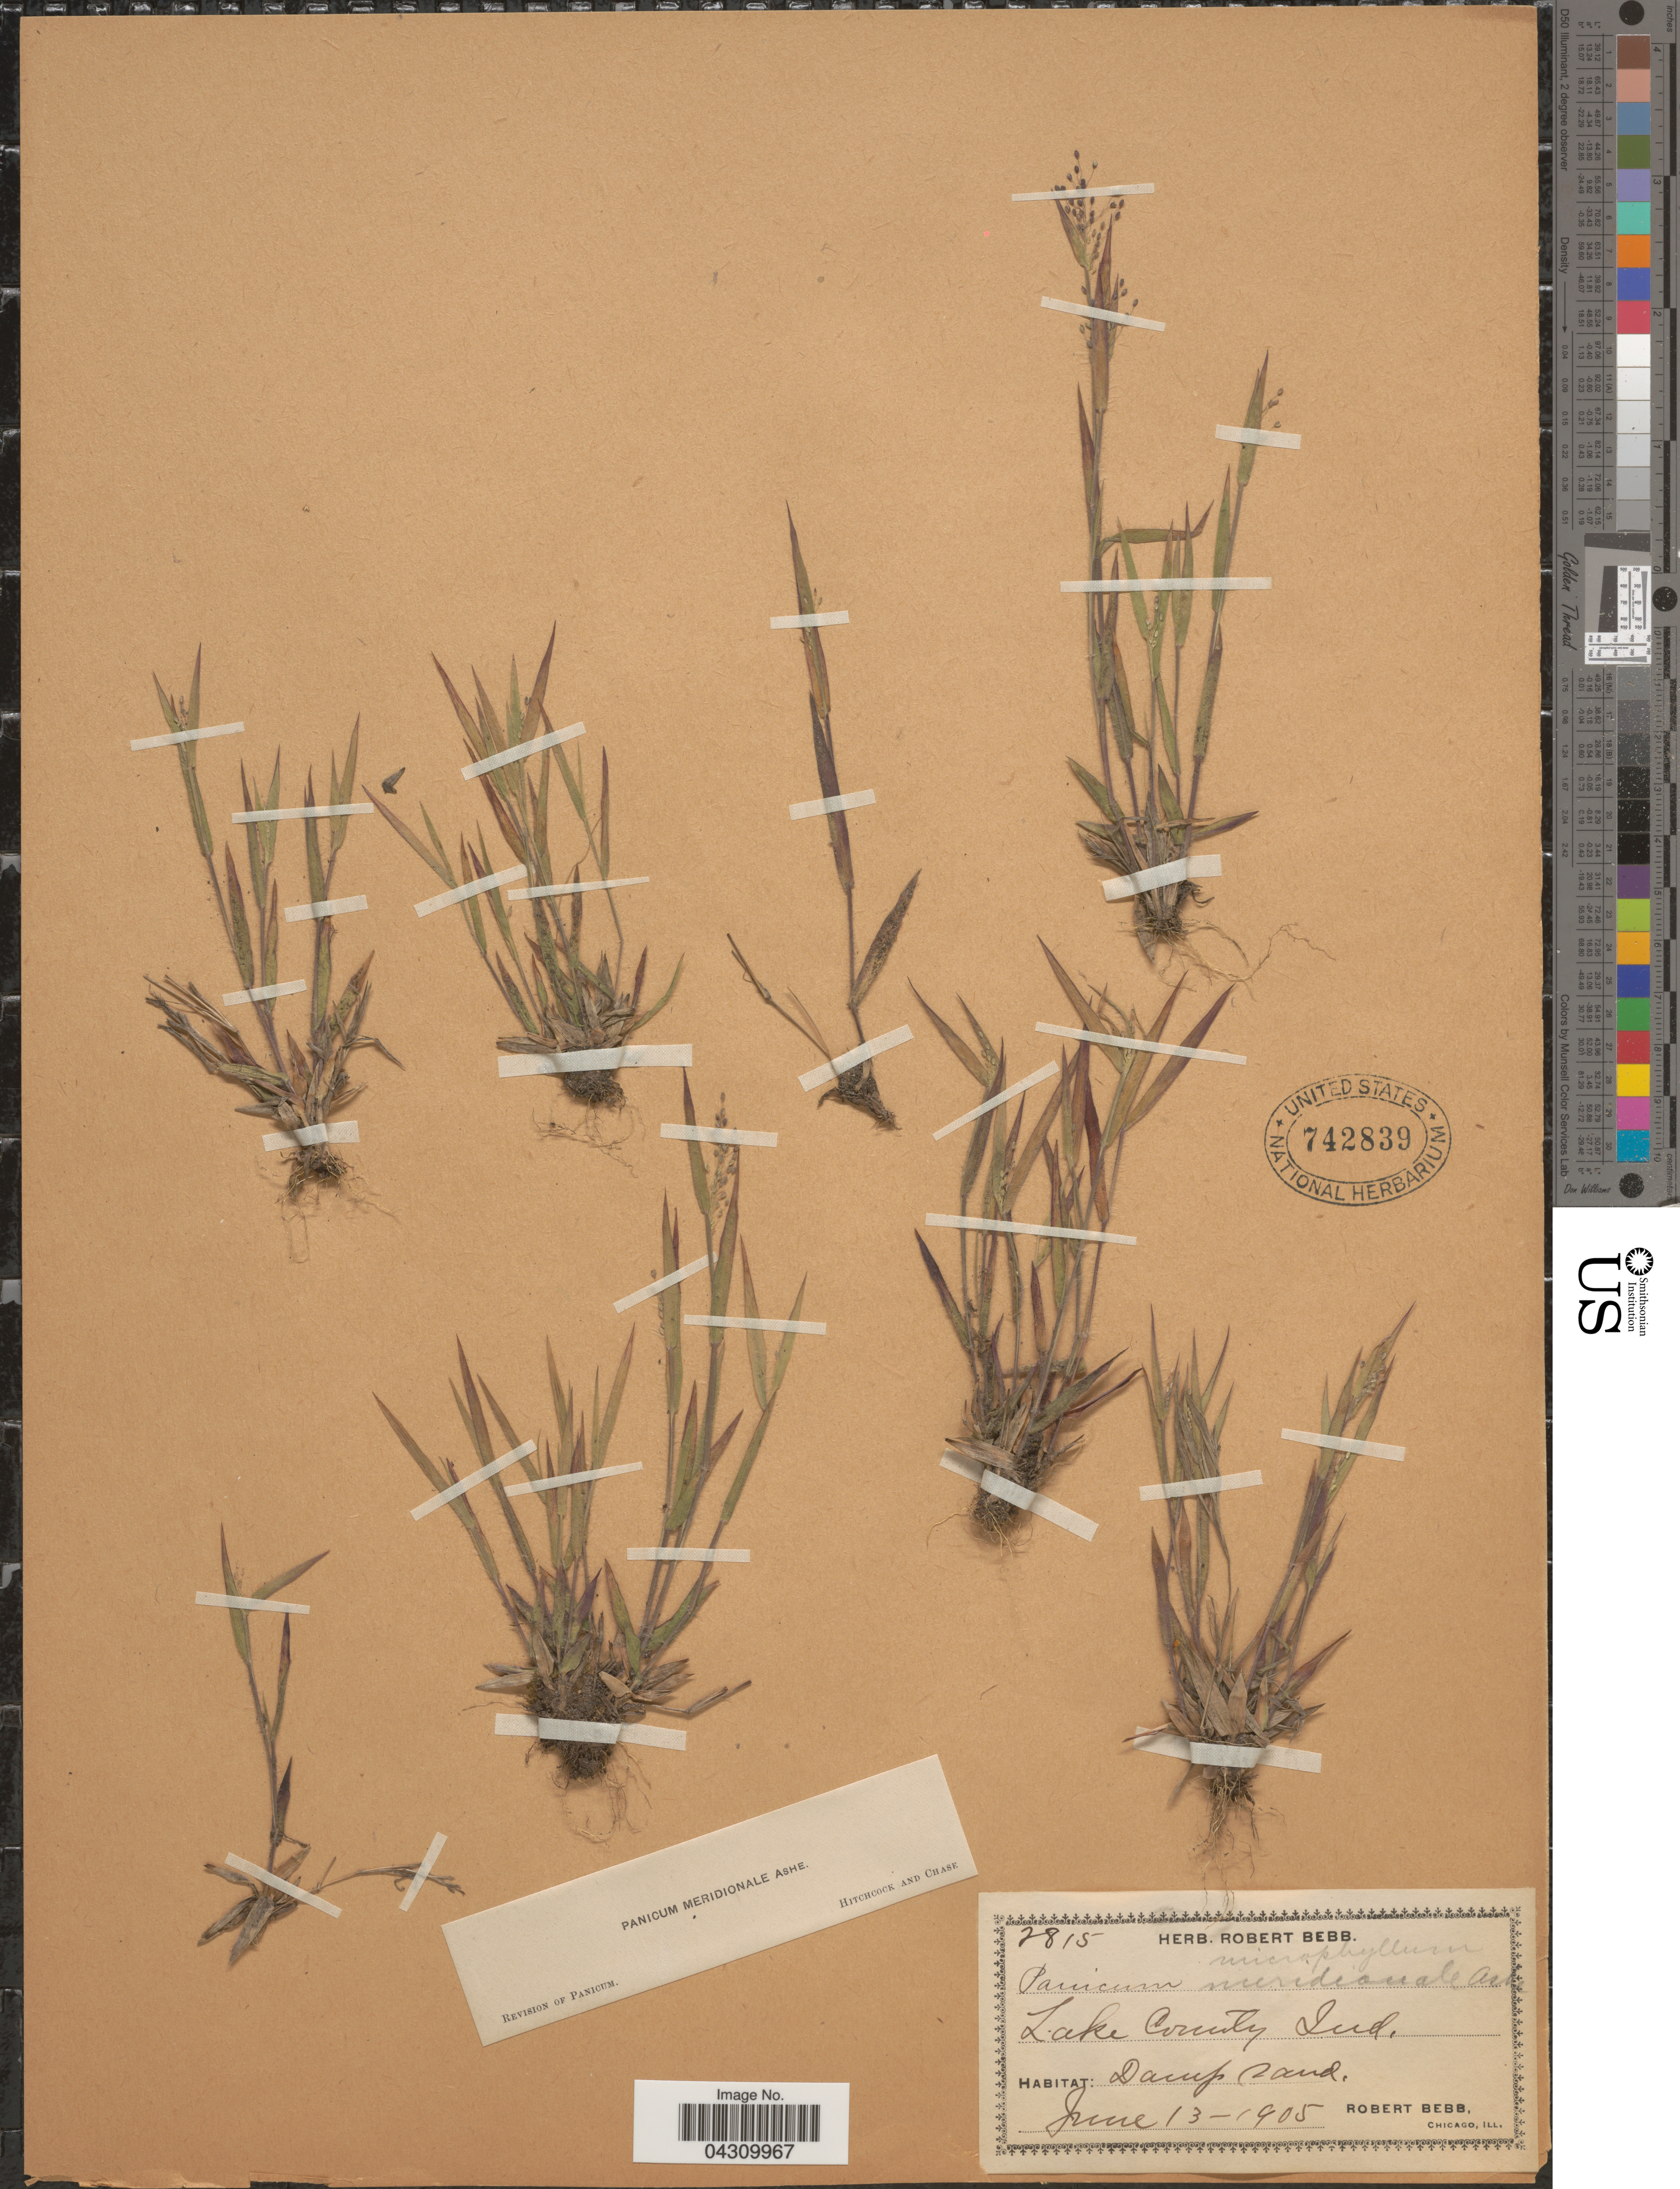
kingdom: Plantae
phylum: Tracheophyta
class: Liliopsida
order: Poales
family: Poaceae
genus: Dichanthelium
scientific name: Dichanthelium acuminatum var. acuminatum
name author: (Sw.) Gould & C.A. Clark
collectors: R. Bebb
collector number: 2815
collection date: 1905-06-13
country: United States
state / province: Indiana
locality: Lake County Ind.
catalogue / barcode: US 742839